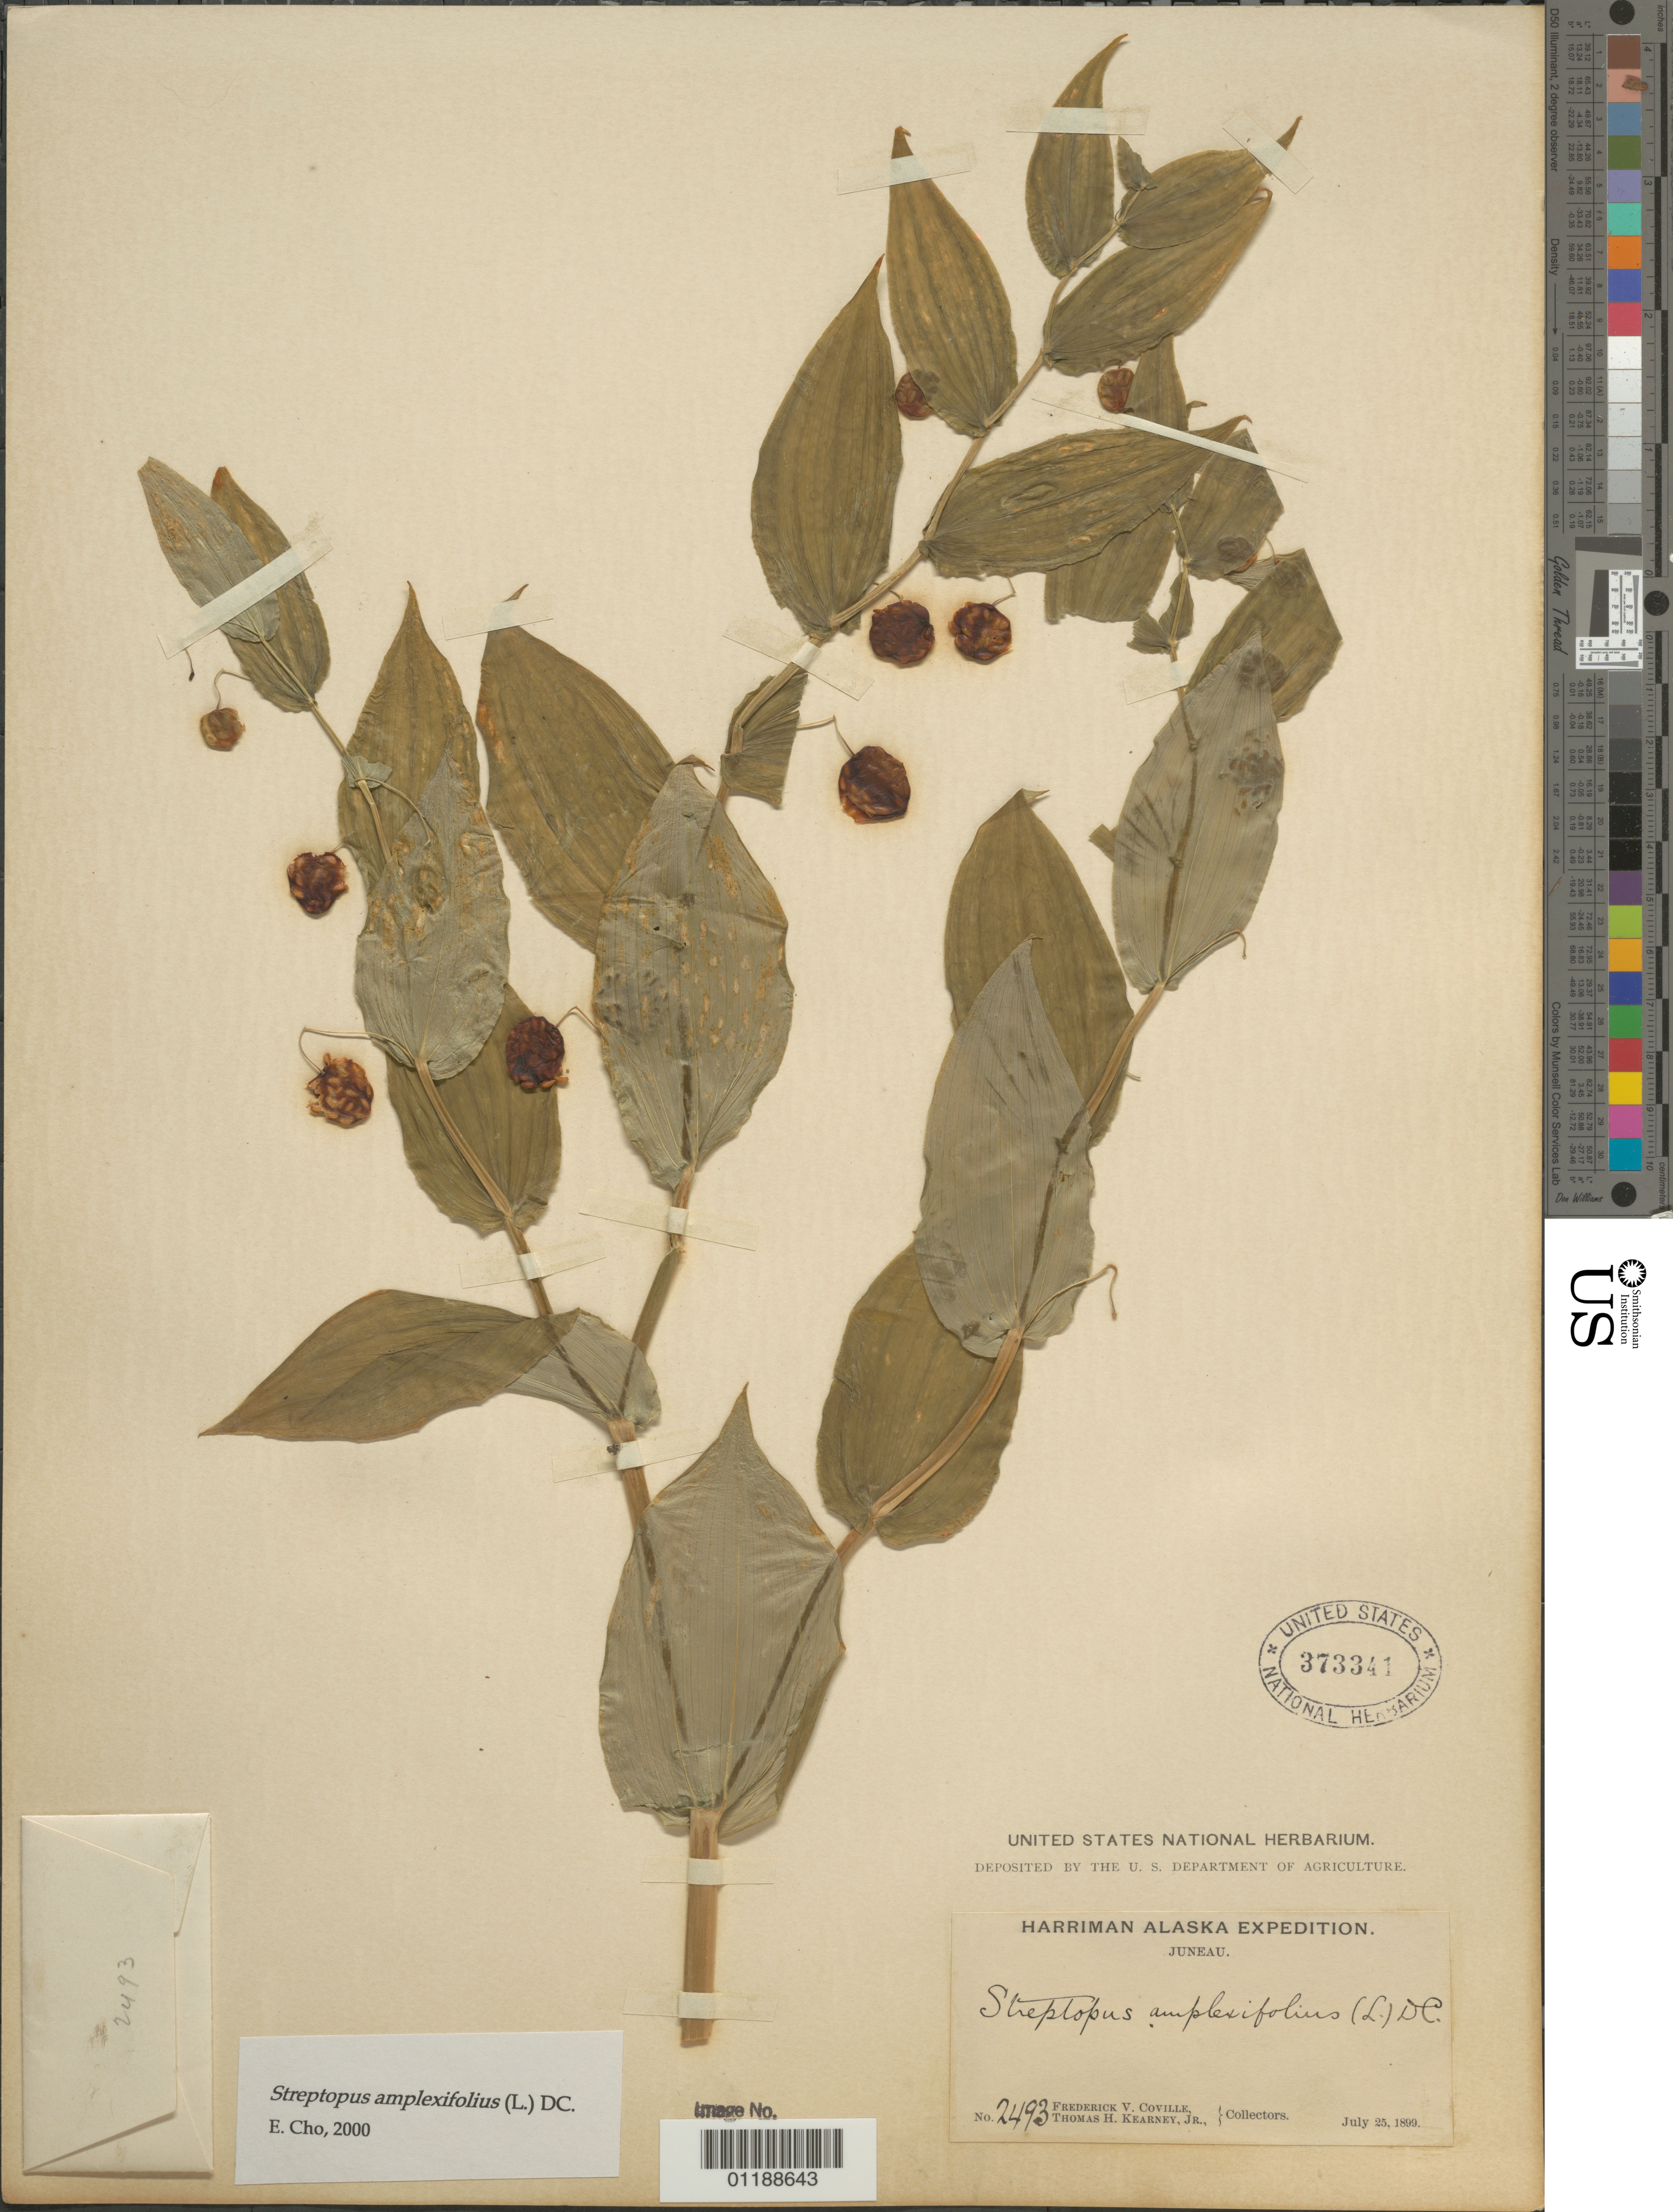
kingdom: Plantae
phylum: Tracheophyta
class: Liliopsida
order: Liliales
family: Liliaceae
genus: Streptopus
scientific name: Streptopus amplexifolius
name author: DC.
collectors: F. V. Coville & T. H. Kearney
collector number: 2493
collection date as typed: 25 Jul 1899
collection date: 1899-07-25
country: United States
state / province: Alaska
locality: Juneau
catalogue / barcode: US 373341